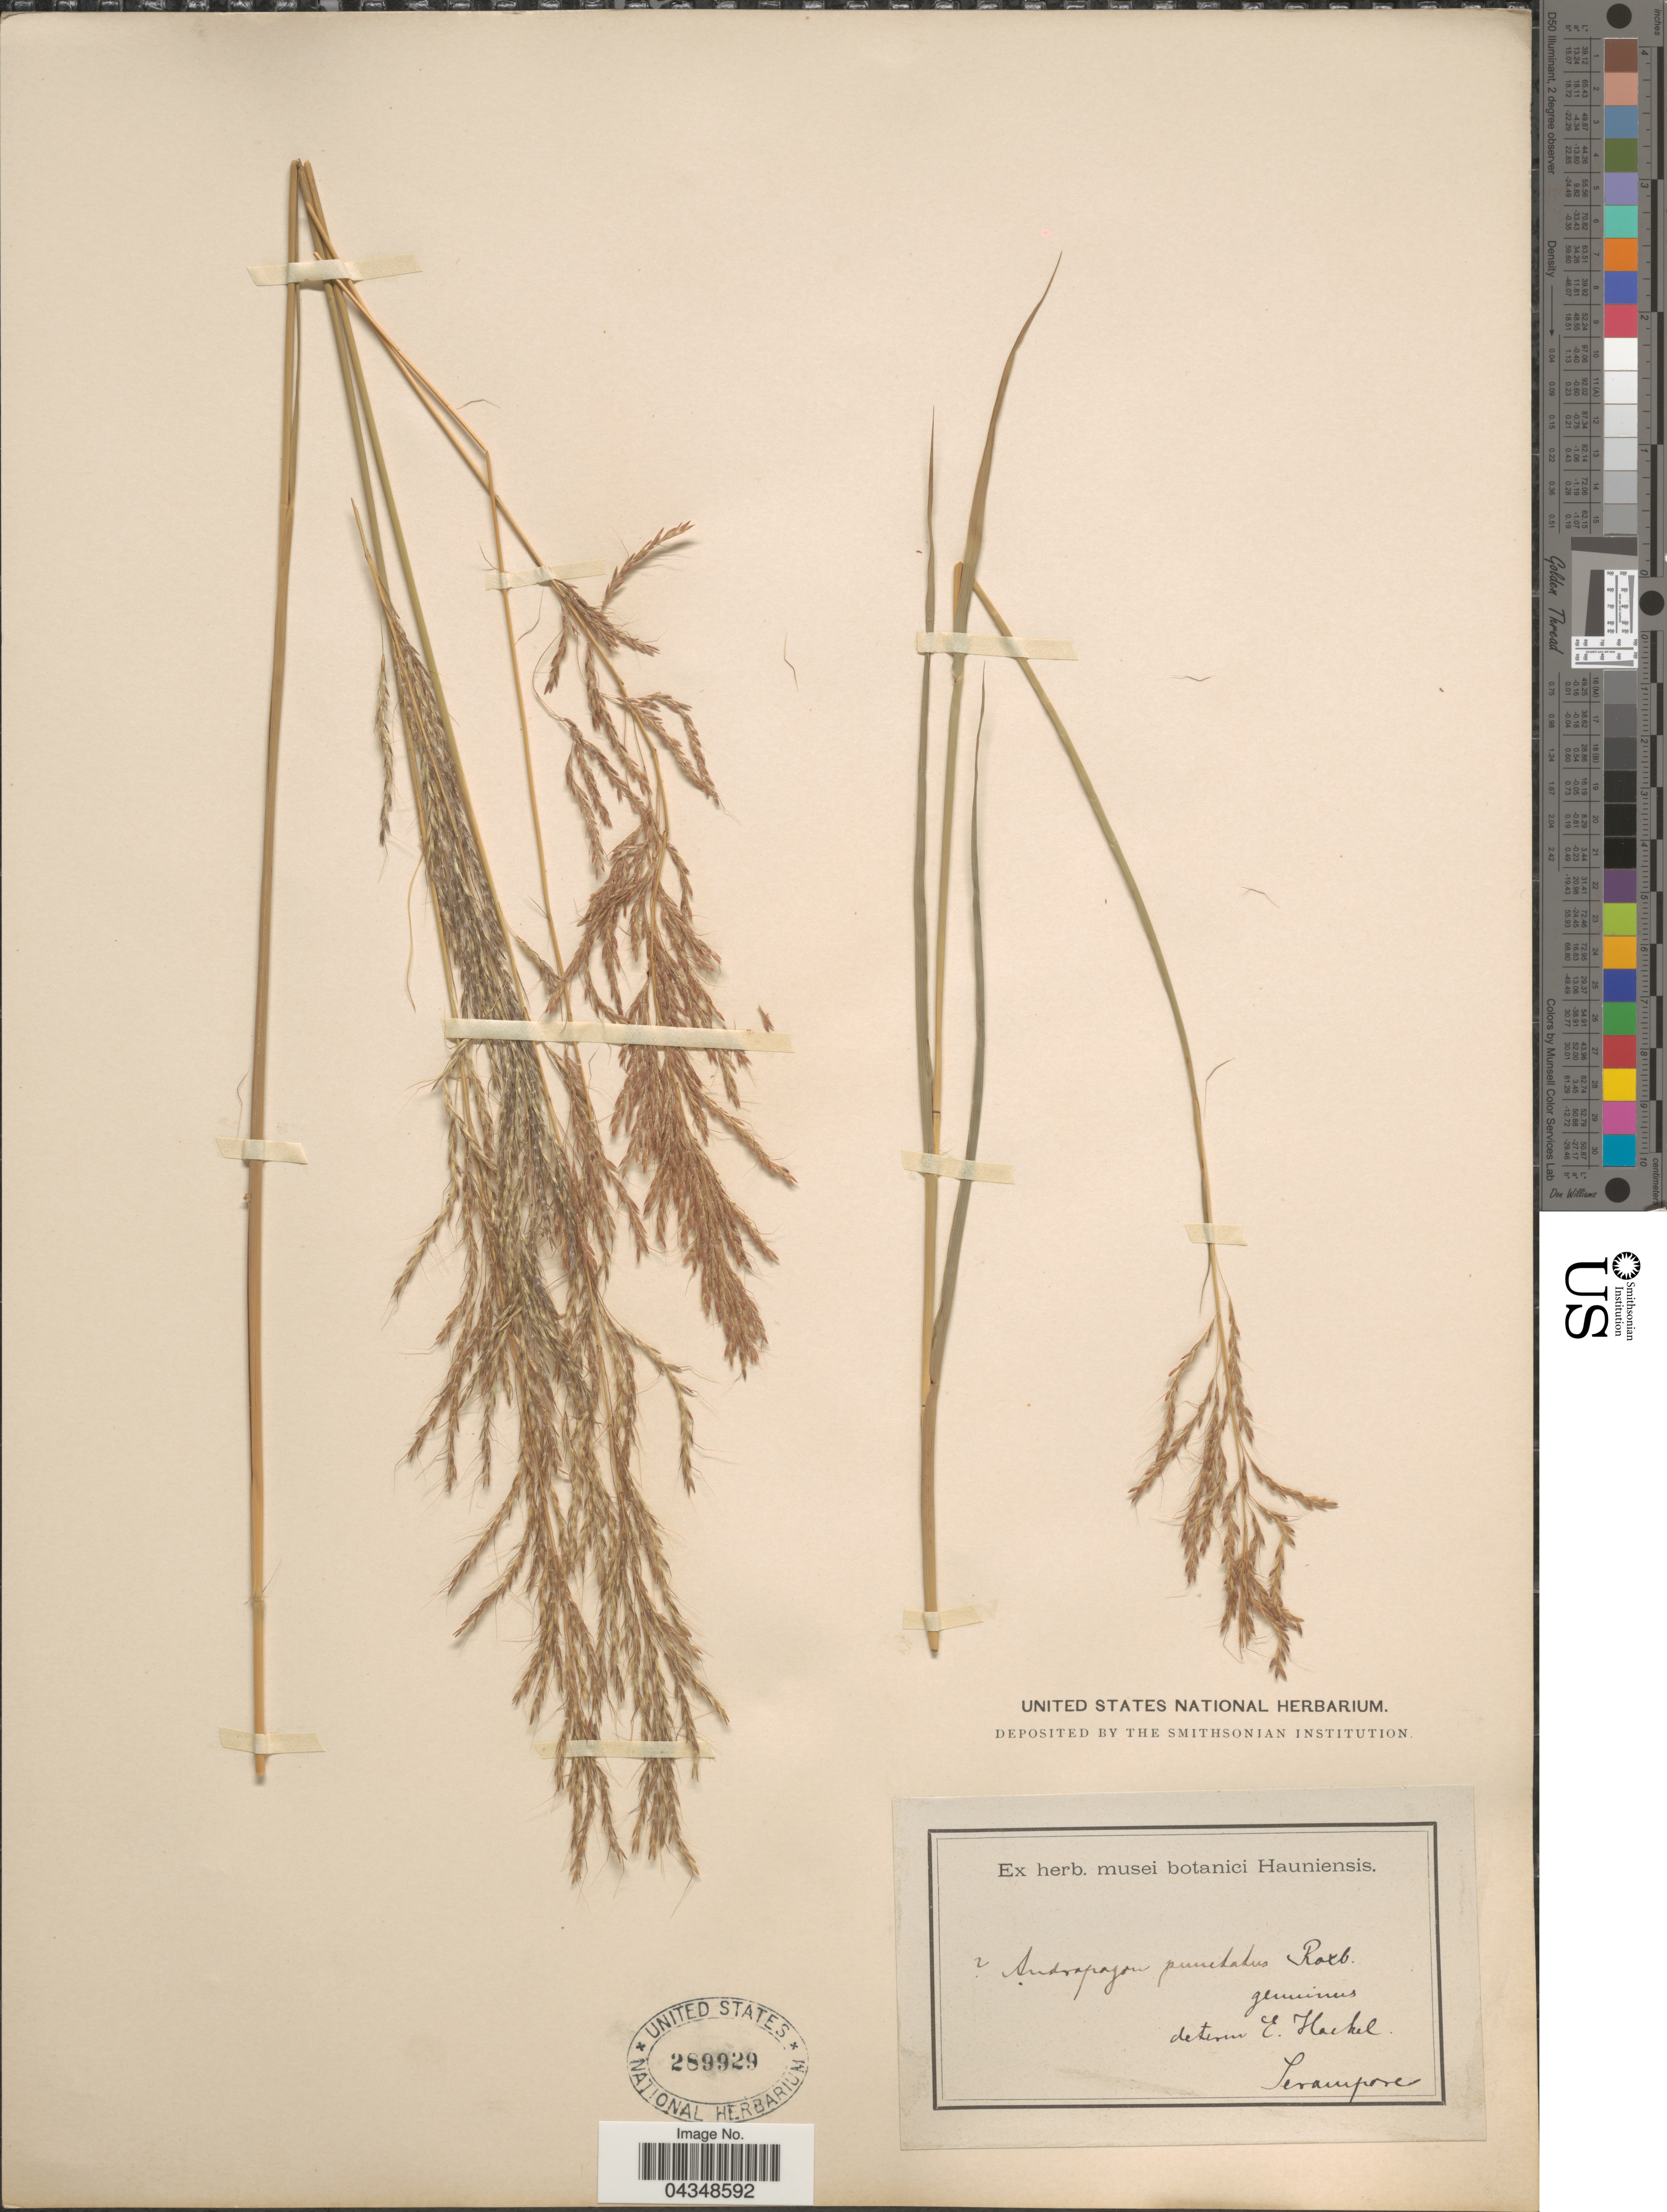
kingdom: Plantae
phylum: Tracheophyta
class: Liliopsida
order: Poales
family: Poaceae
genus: Bothriochloa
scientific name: Bothriochloa bladhii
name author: (Retz.) S.T. Blake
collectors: Ex herb. Museo Botanico Hauniensis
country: India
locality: Serampore.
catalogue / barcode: US 289929